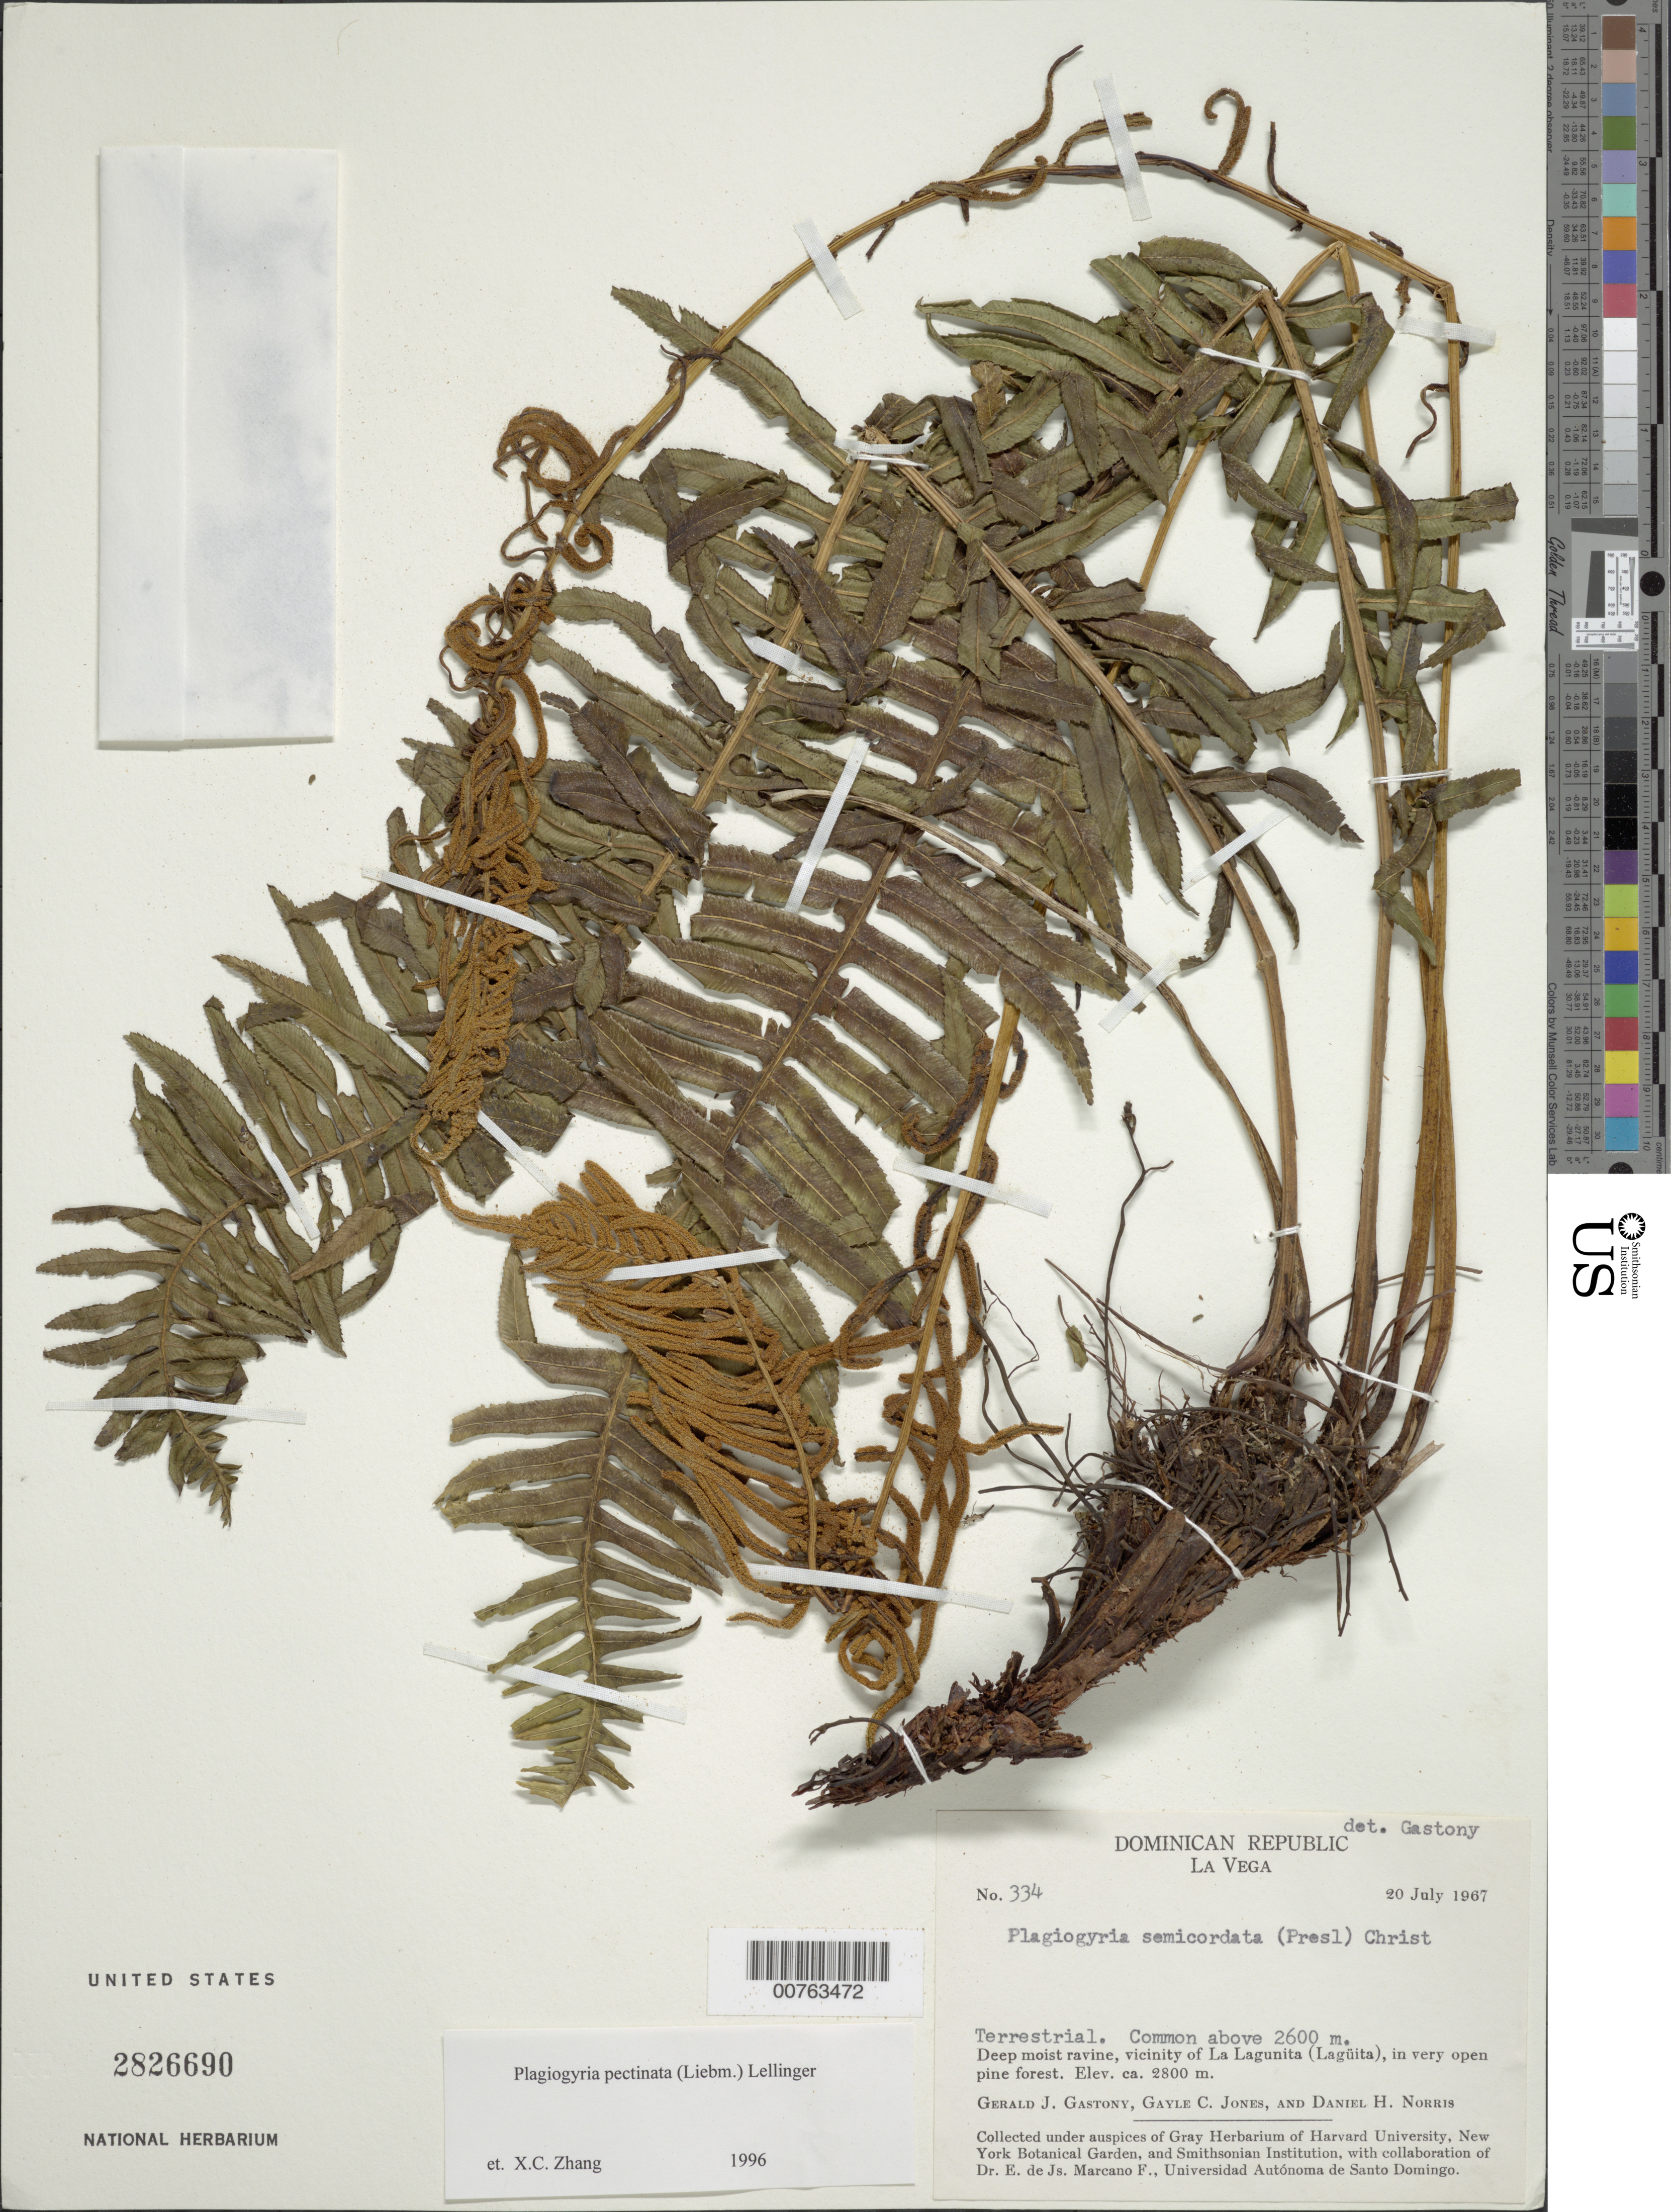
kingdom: Plantae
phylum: Tracheophyta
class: Polypodiopsida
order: Cyatheales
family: Plagiogyriaceae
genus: Plagiogyria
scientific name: Plagiogyria pectinata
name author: (Liebm.) Lellinger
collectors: G. Gastony, G. J. Jones & D. H. Norris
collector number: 334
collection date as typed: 20 Jul 1967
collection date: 1967-07-20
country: Dominican Republic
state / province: La Vega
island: Hispaniola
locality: Vicinity of La Lagunita (Lagüita)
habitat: Very open pine forest, deep moist ravine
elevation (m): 2800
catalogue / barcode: US 2826690